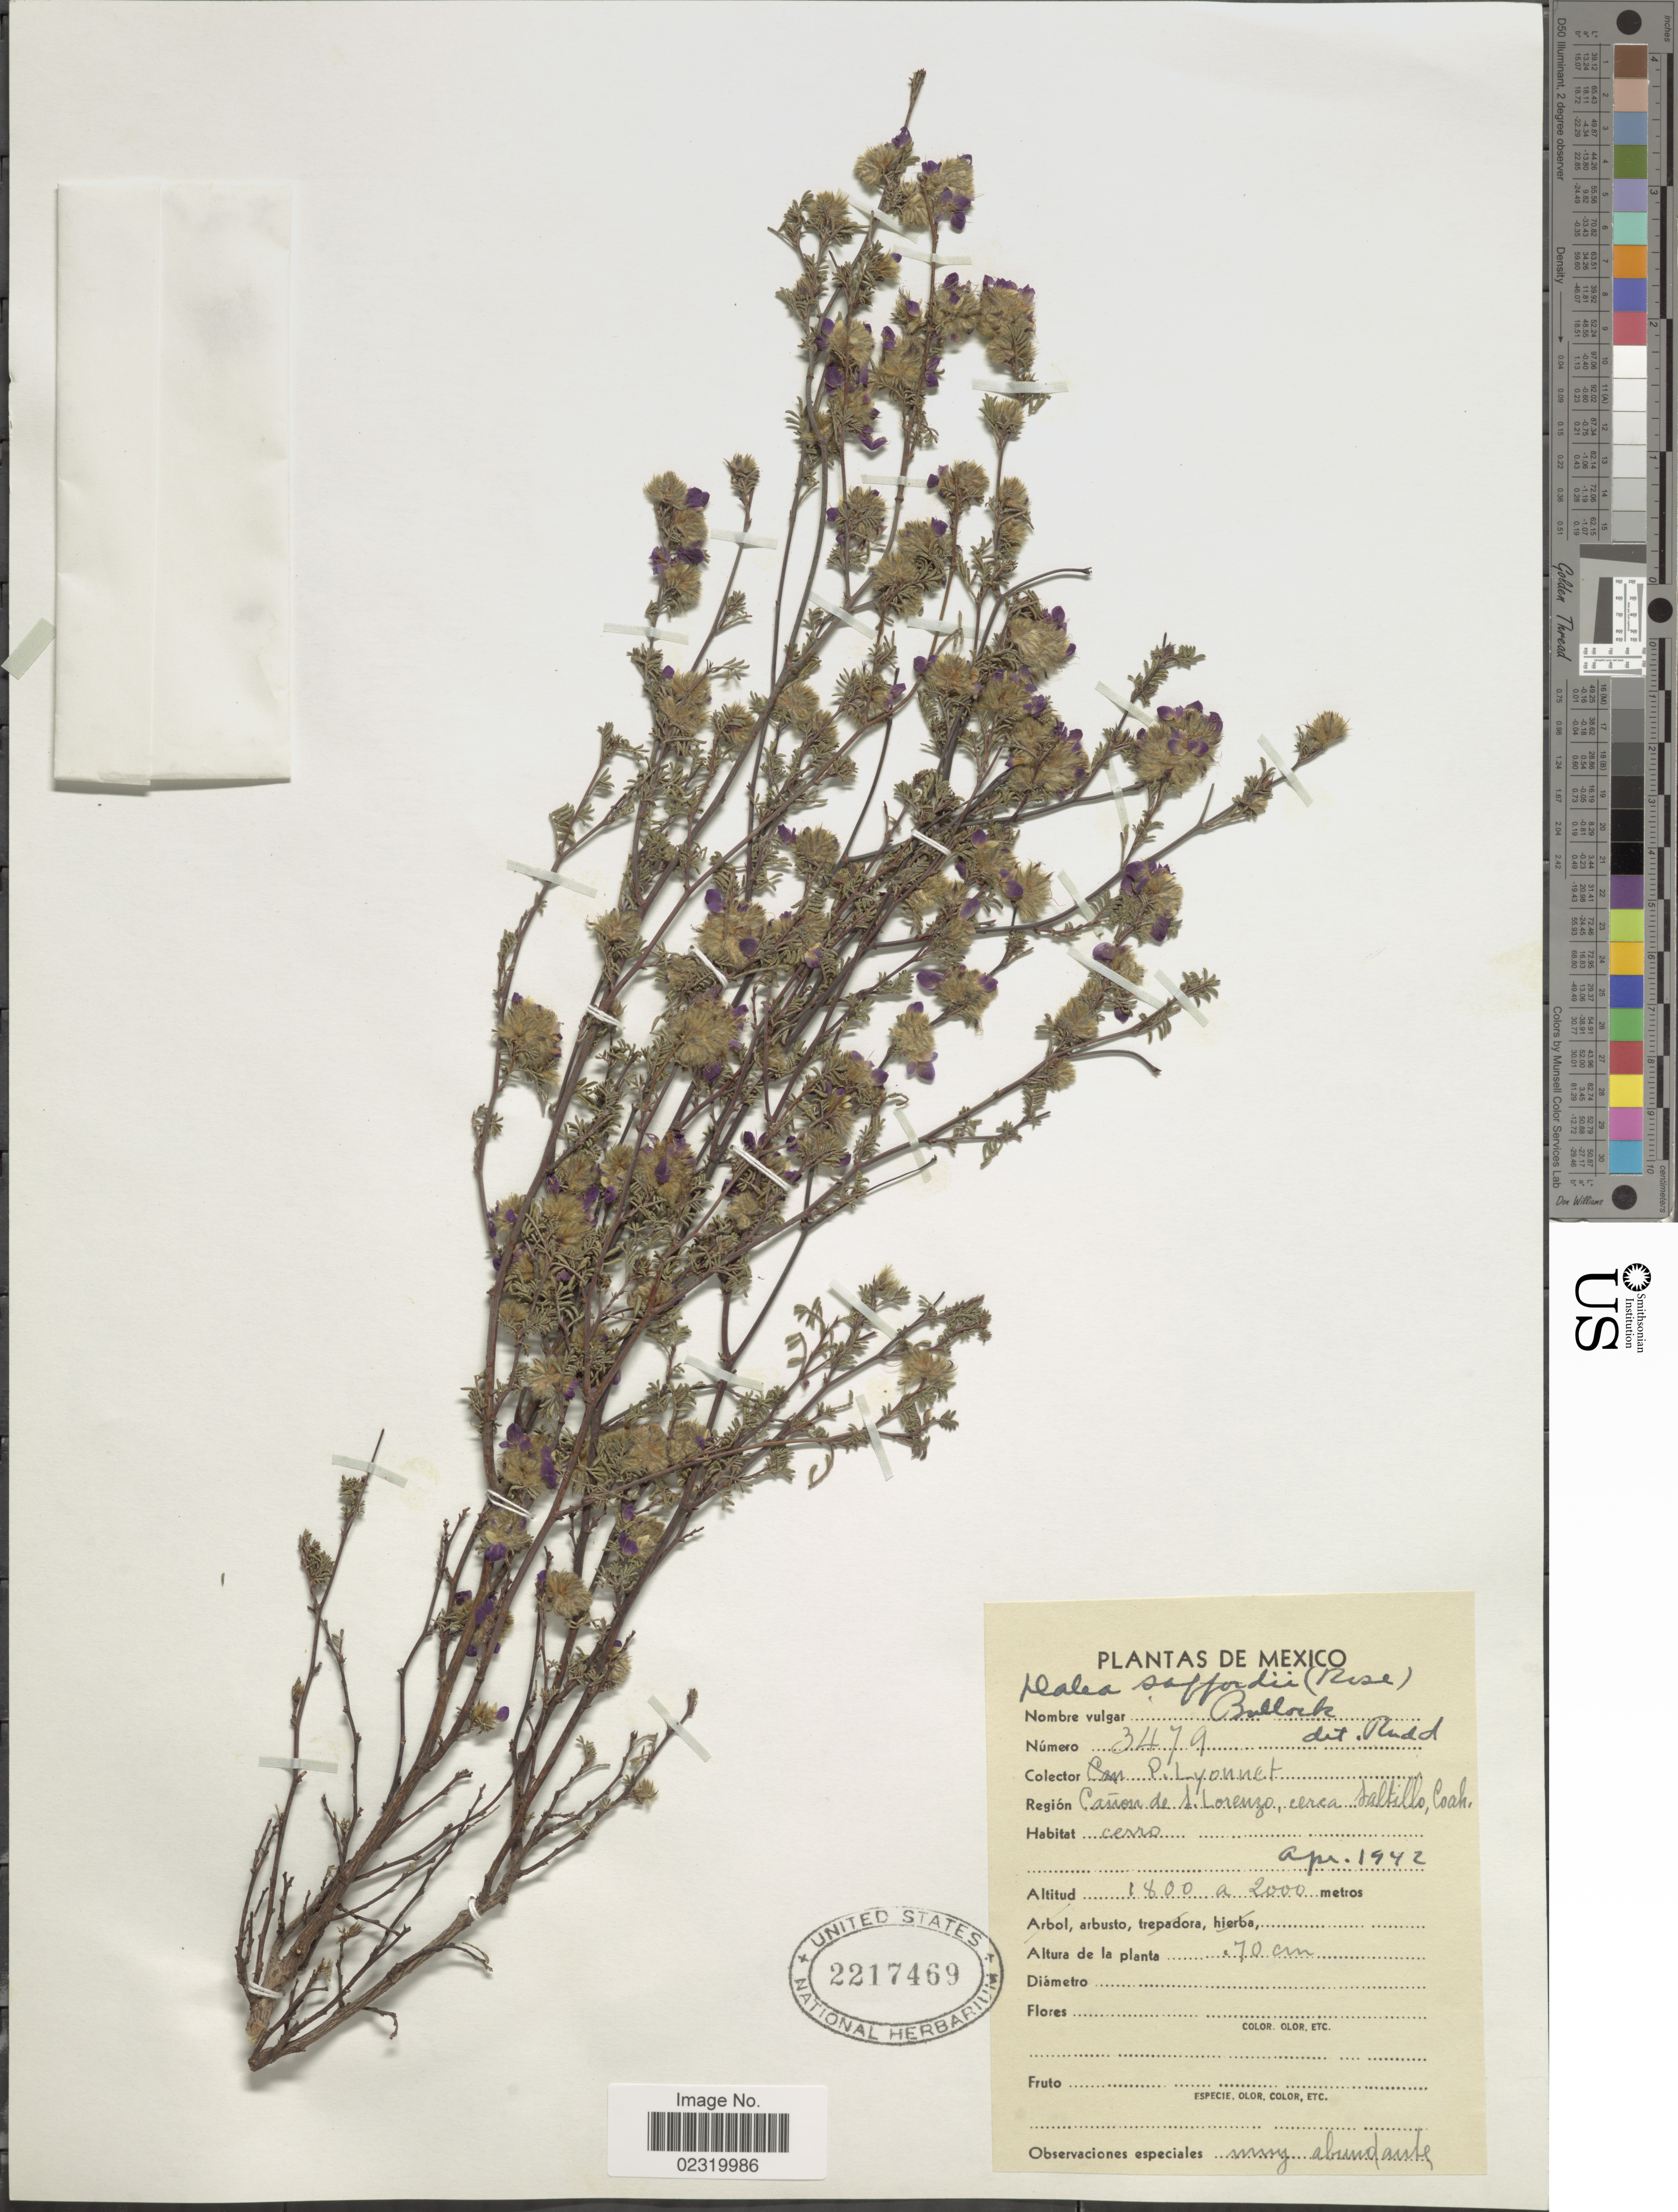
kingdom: Plantae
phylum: Tracheophyta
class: Magnoliopsida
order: Fabales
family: Fabaceae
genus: Dalea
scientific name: Dalea saffordii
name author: (Rose) Bullock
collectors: P. Lyonnet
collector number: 3479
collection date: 1942-04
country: Mexico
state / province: Coahuila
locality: Cañon de S. Lorenzo, cerca Saltillo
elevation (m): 1800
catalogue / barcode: US 2217469